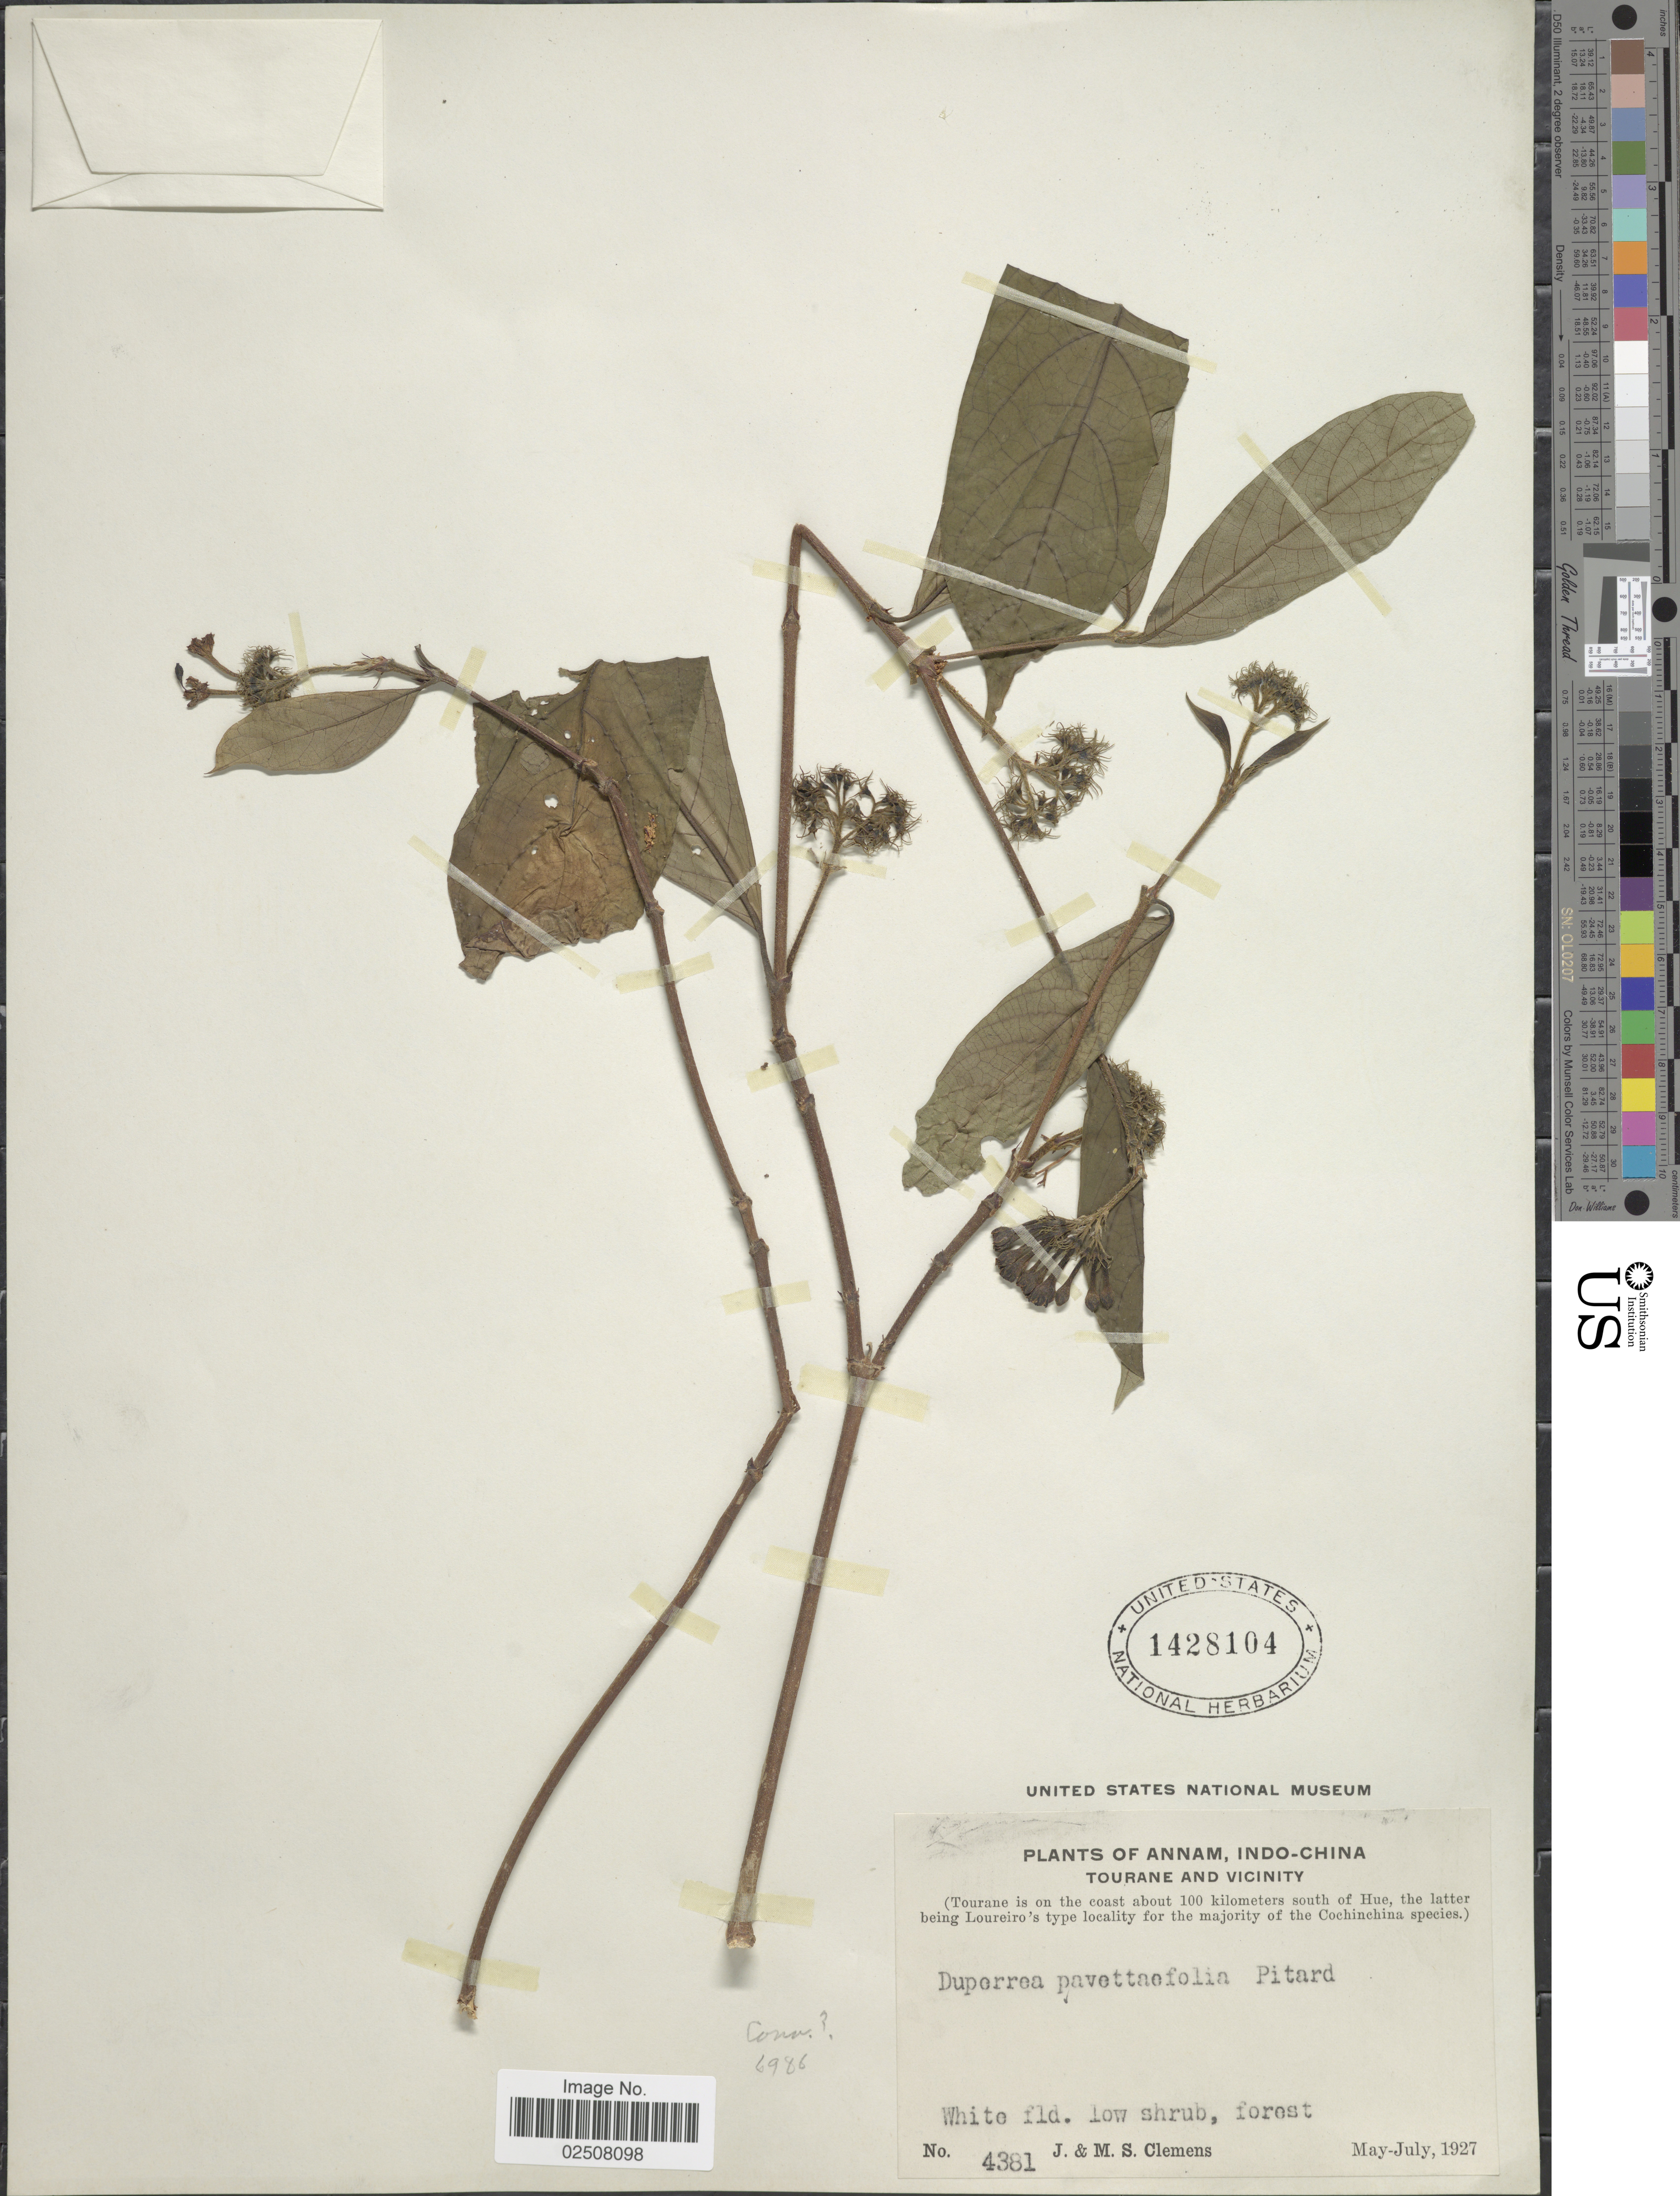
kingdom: Plantae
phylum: Tracheophyta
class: Magnoliopsida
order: Gentianales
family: Rubiaceae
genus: Duperrea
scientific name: Duperrea pavettifolia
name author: (Kurz) Pit.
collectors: J. Clemens & M. S. Clemens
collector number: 4381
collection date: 1927-05/1927-07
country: Vietnam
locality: Annam, Indo-China, Tourane and Vicinity (Tourane is on the coast about 100 kilometers south of Hue)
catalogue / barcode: US 1428104